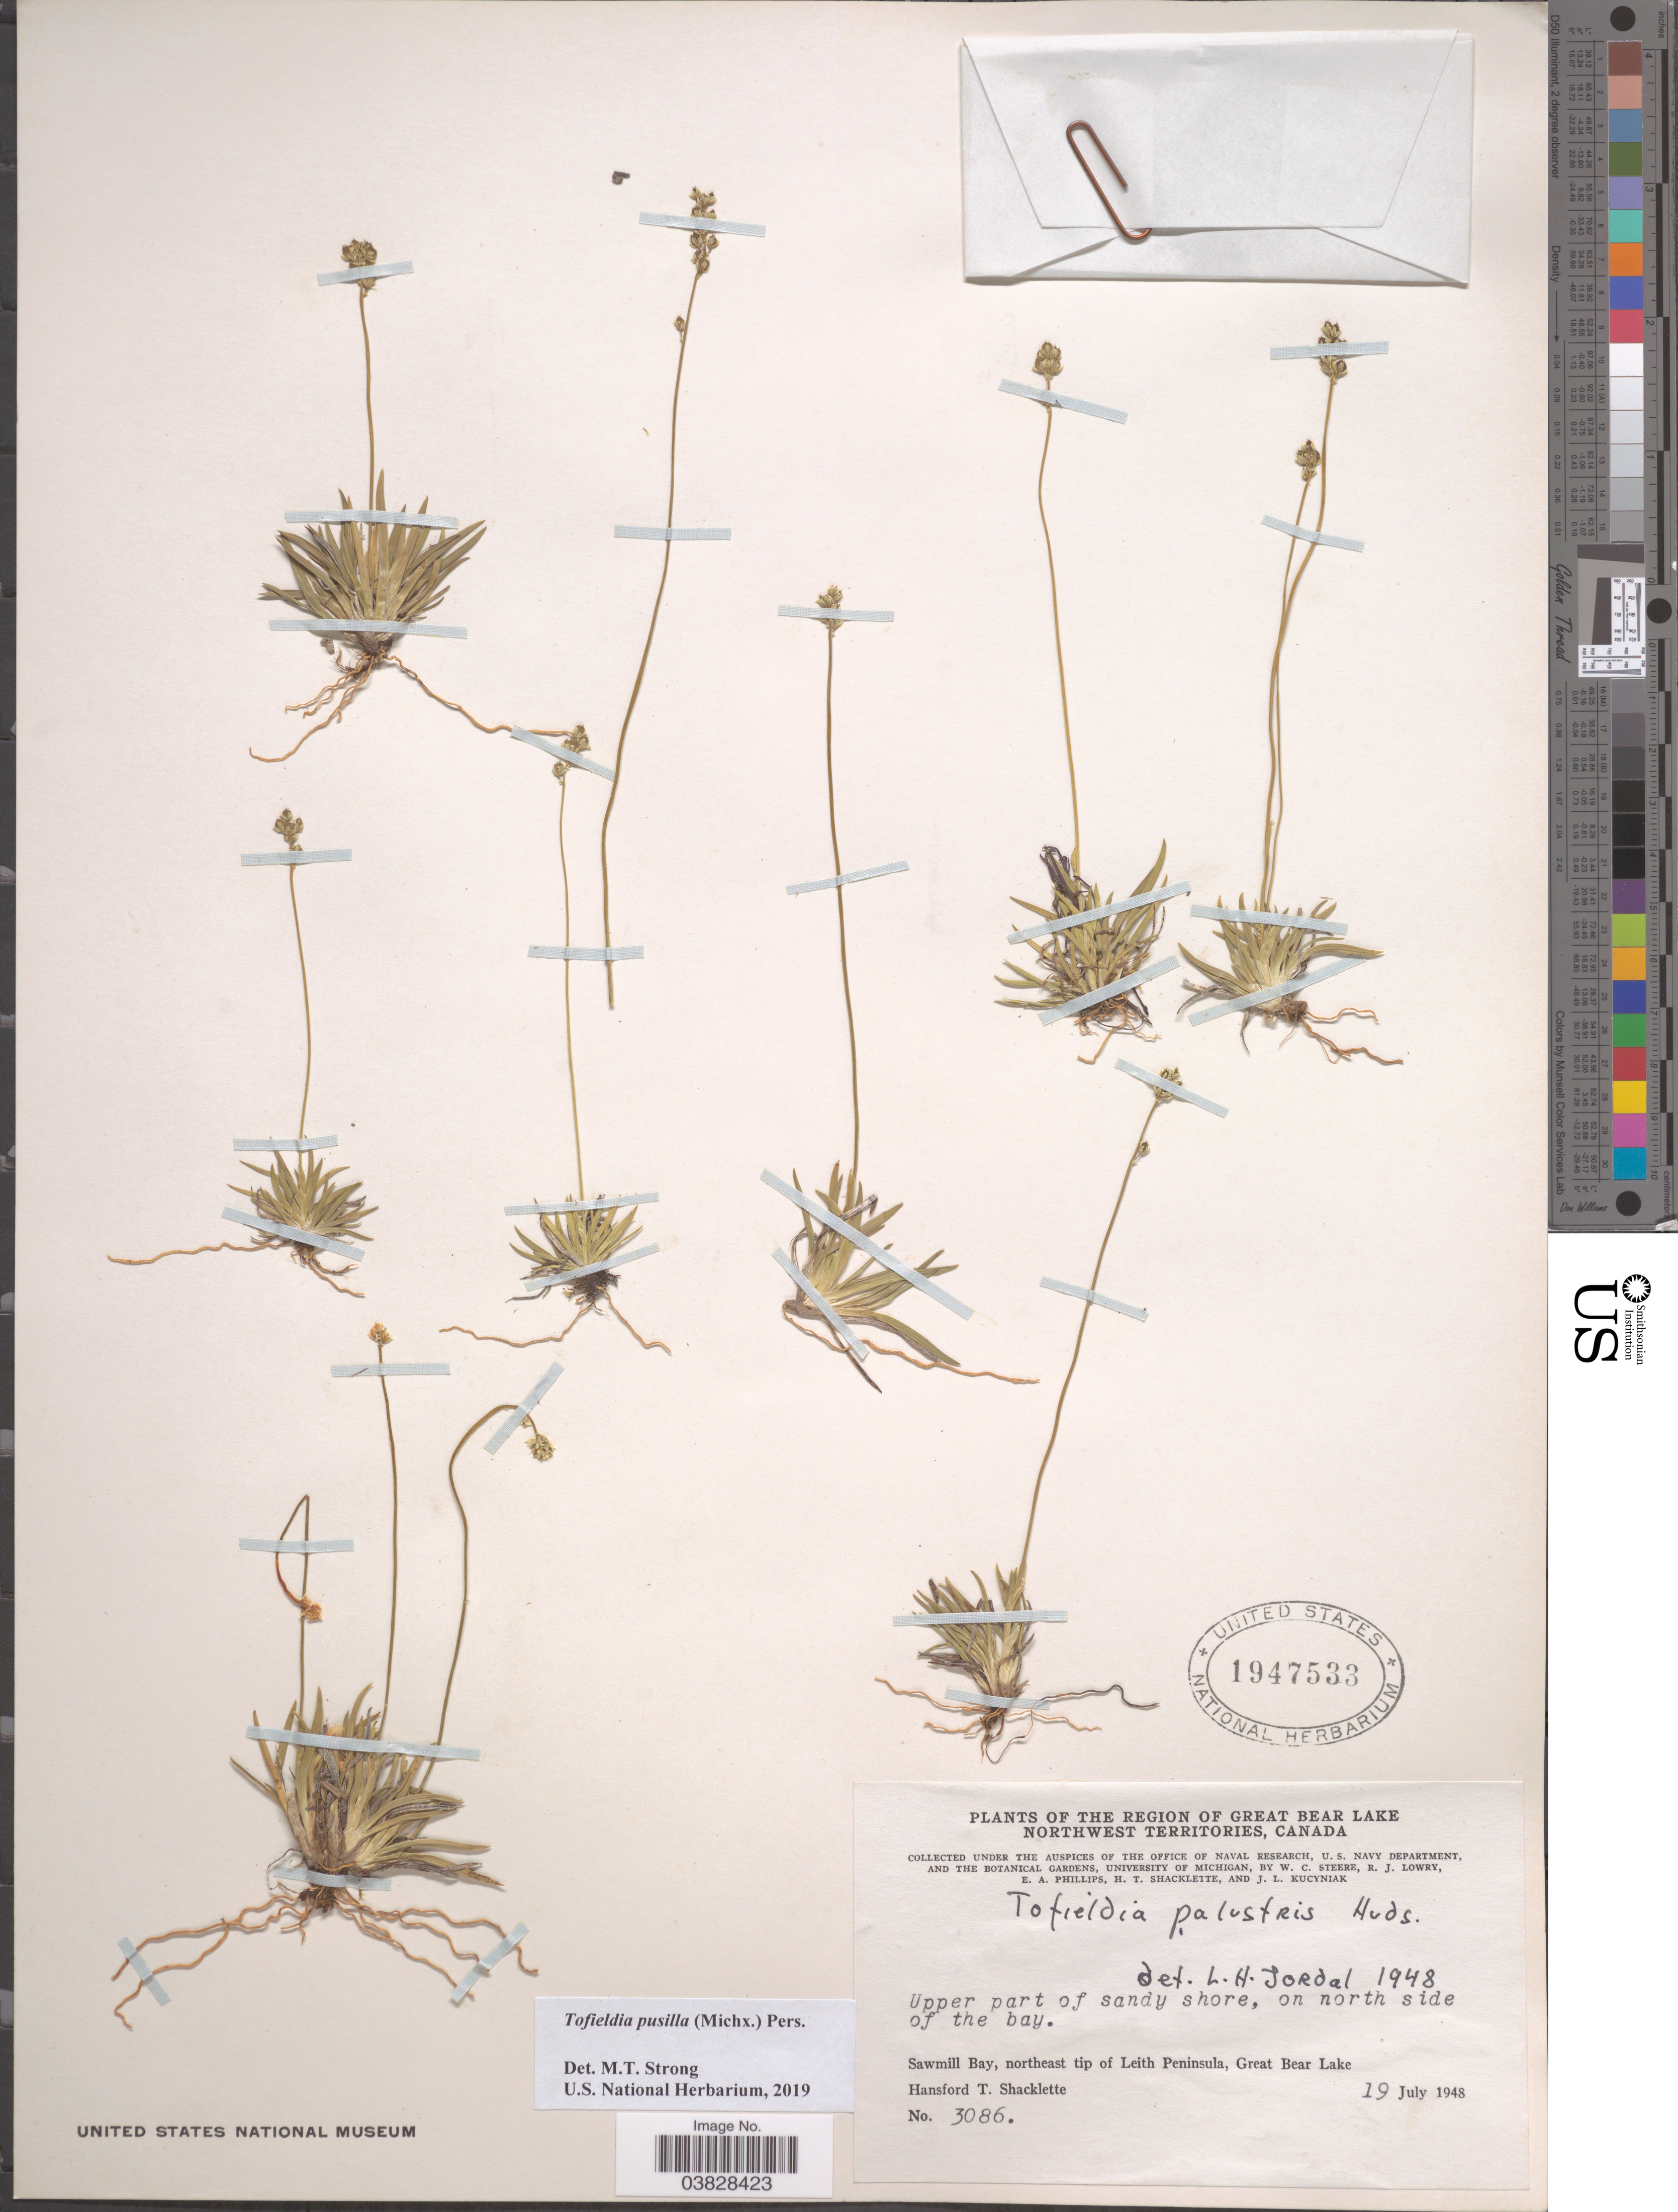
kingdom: Plantae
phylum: Tracheophyta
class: Liliopsida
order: Alismatales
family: Tofieldiaceae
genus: Tofieldia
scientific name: Tofieldia pusilla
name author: (Michx.) Pers.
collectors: W. C. Steere, R. Lowry, E. Phillips, H. Shacklette & J. Kucyniak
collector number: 3086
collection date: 1948-07-19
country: Canada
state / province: Northwest Territories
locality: The Region of Great Bear Lake. On north shore of the bay.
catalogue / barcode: US 1947533